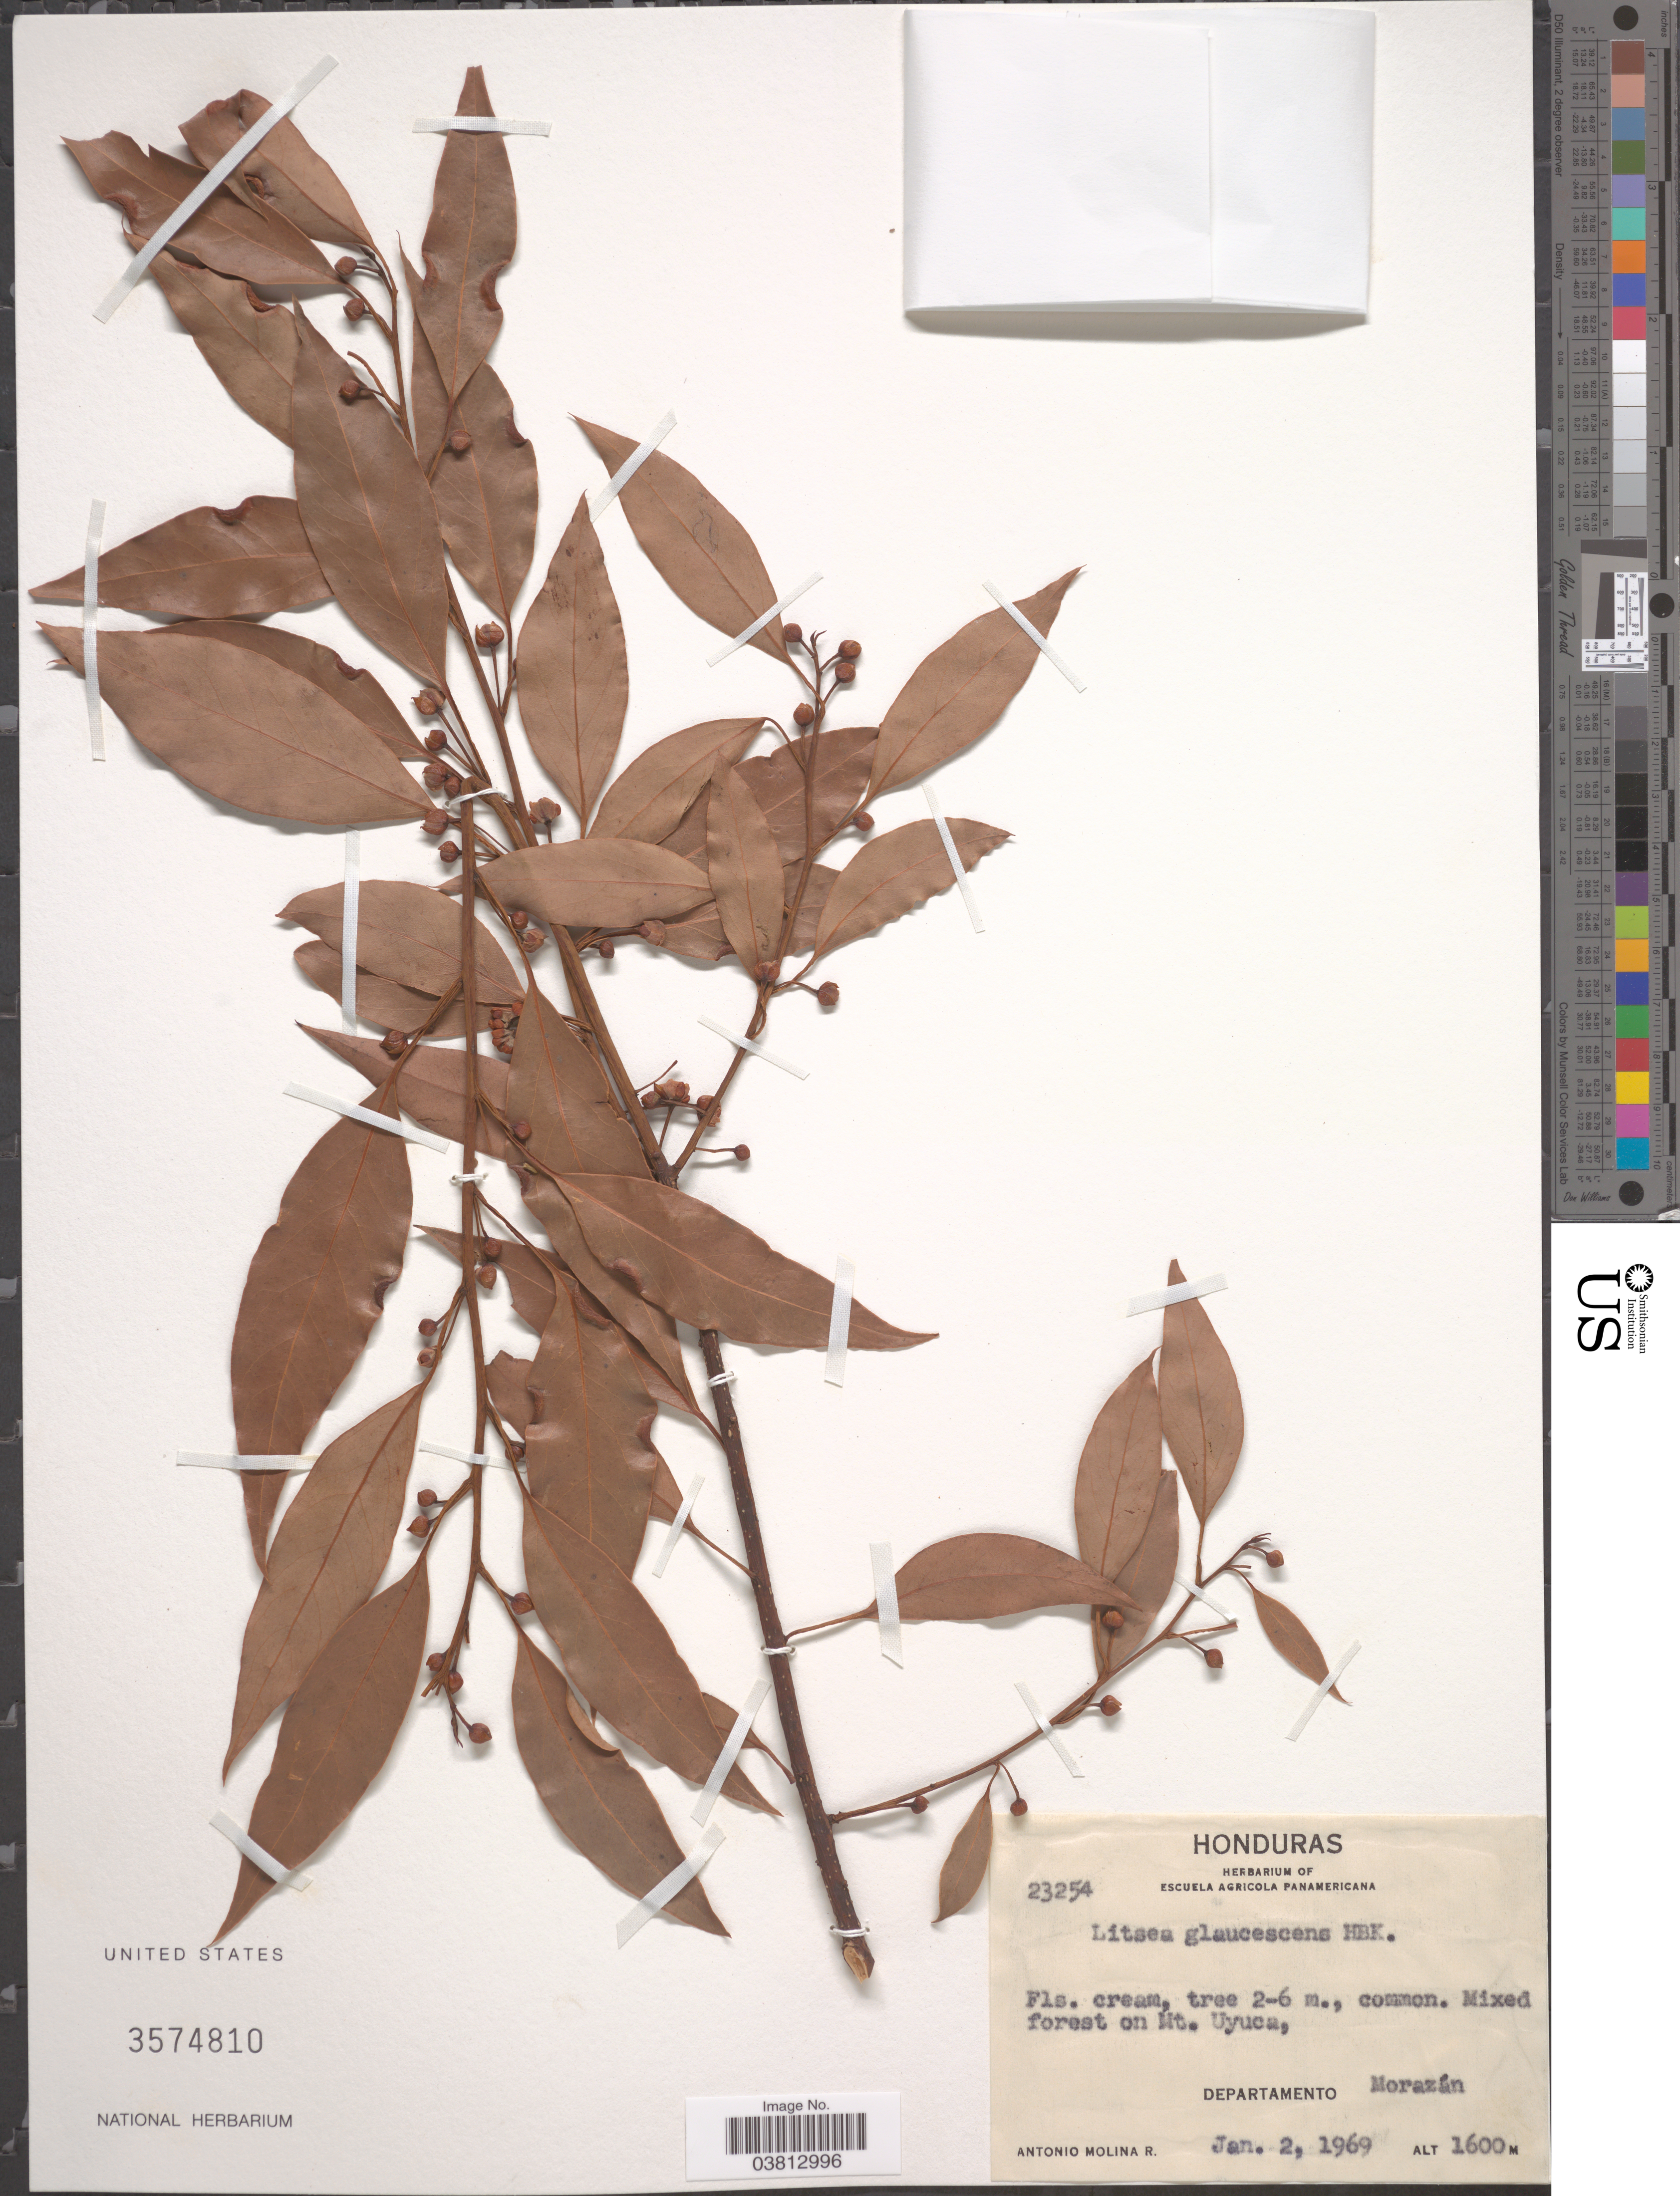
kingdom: Plantae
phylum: Tracheophyta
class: Magnoliopsida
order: Laurales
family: Lauraceae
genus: Litsea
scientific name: Litsea glaucescens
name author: Kunth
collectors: A. Molina R.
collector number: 23254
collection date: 1969-01-02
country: Honduras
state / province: Fco. Morazán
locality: Mixed forest on Mt. Uyuca, Departamento Morazán.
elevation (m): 1600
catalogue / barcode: US 3574810